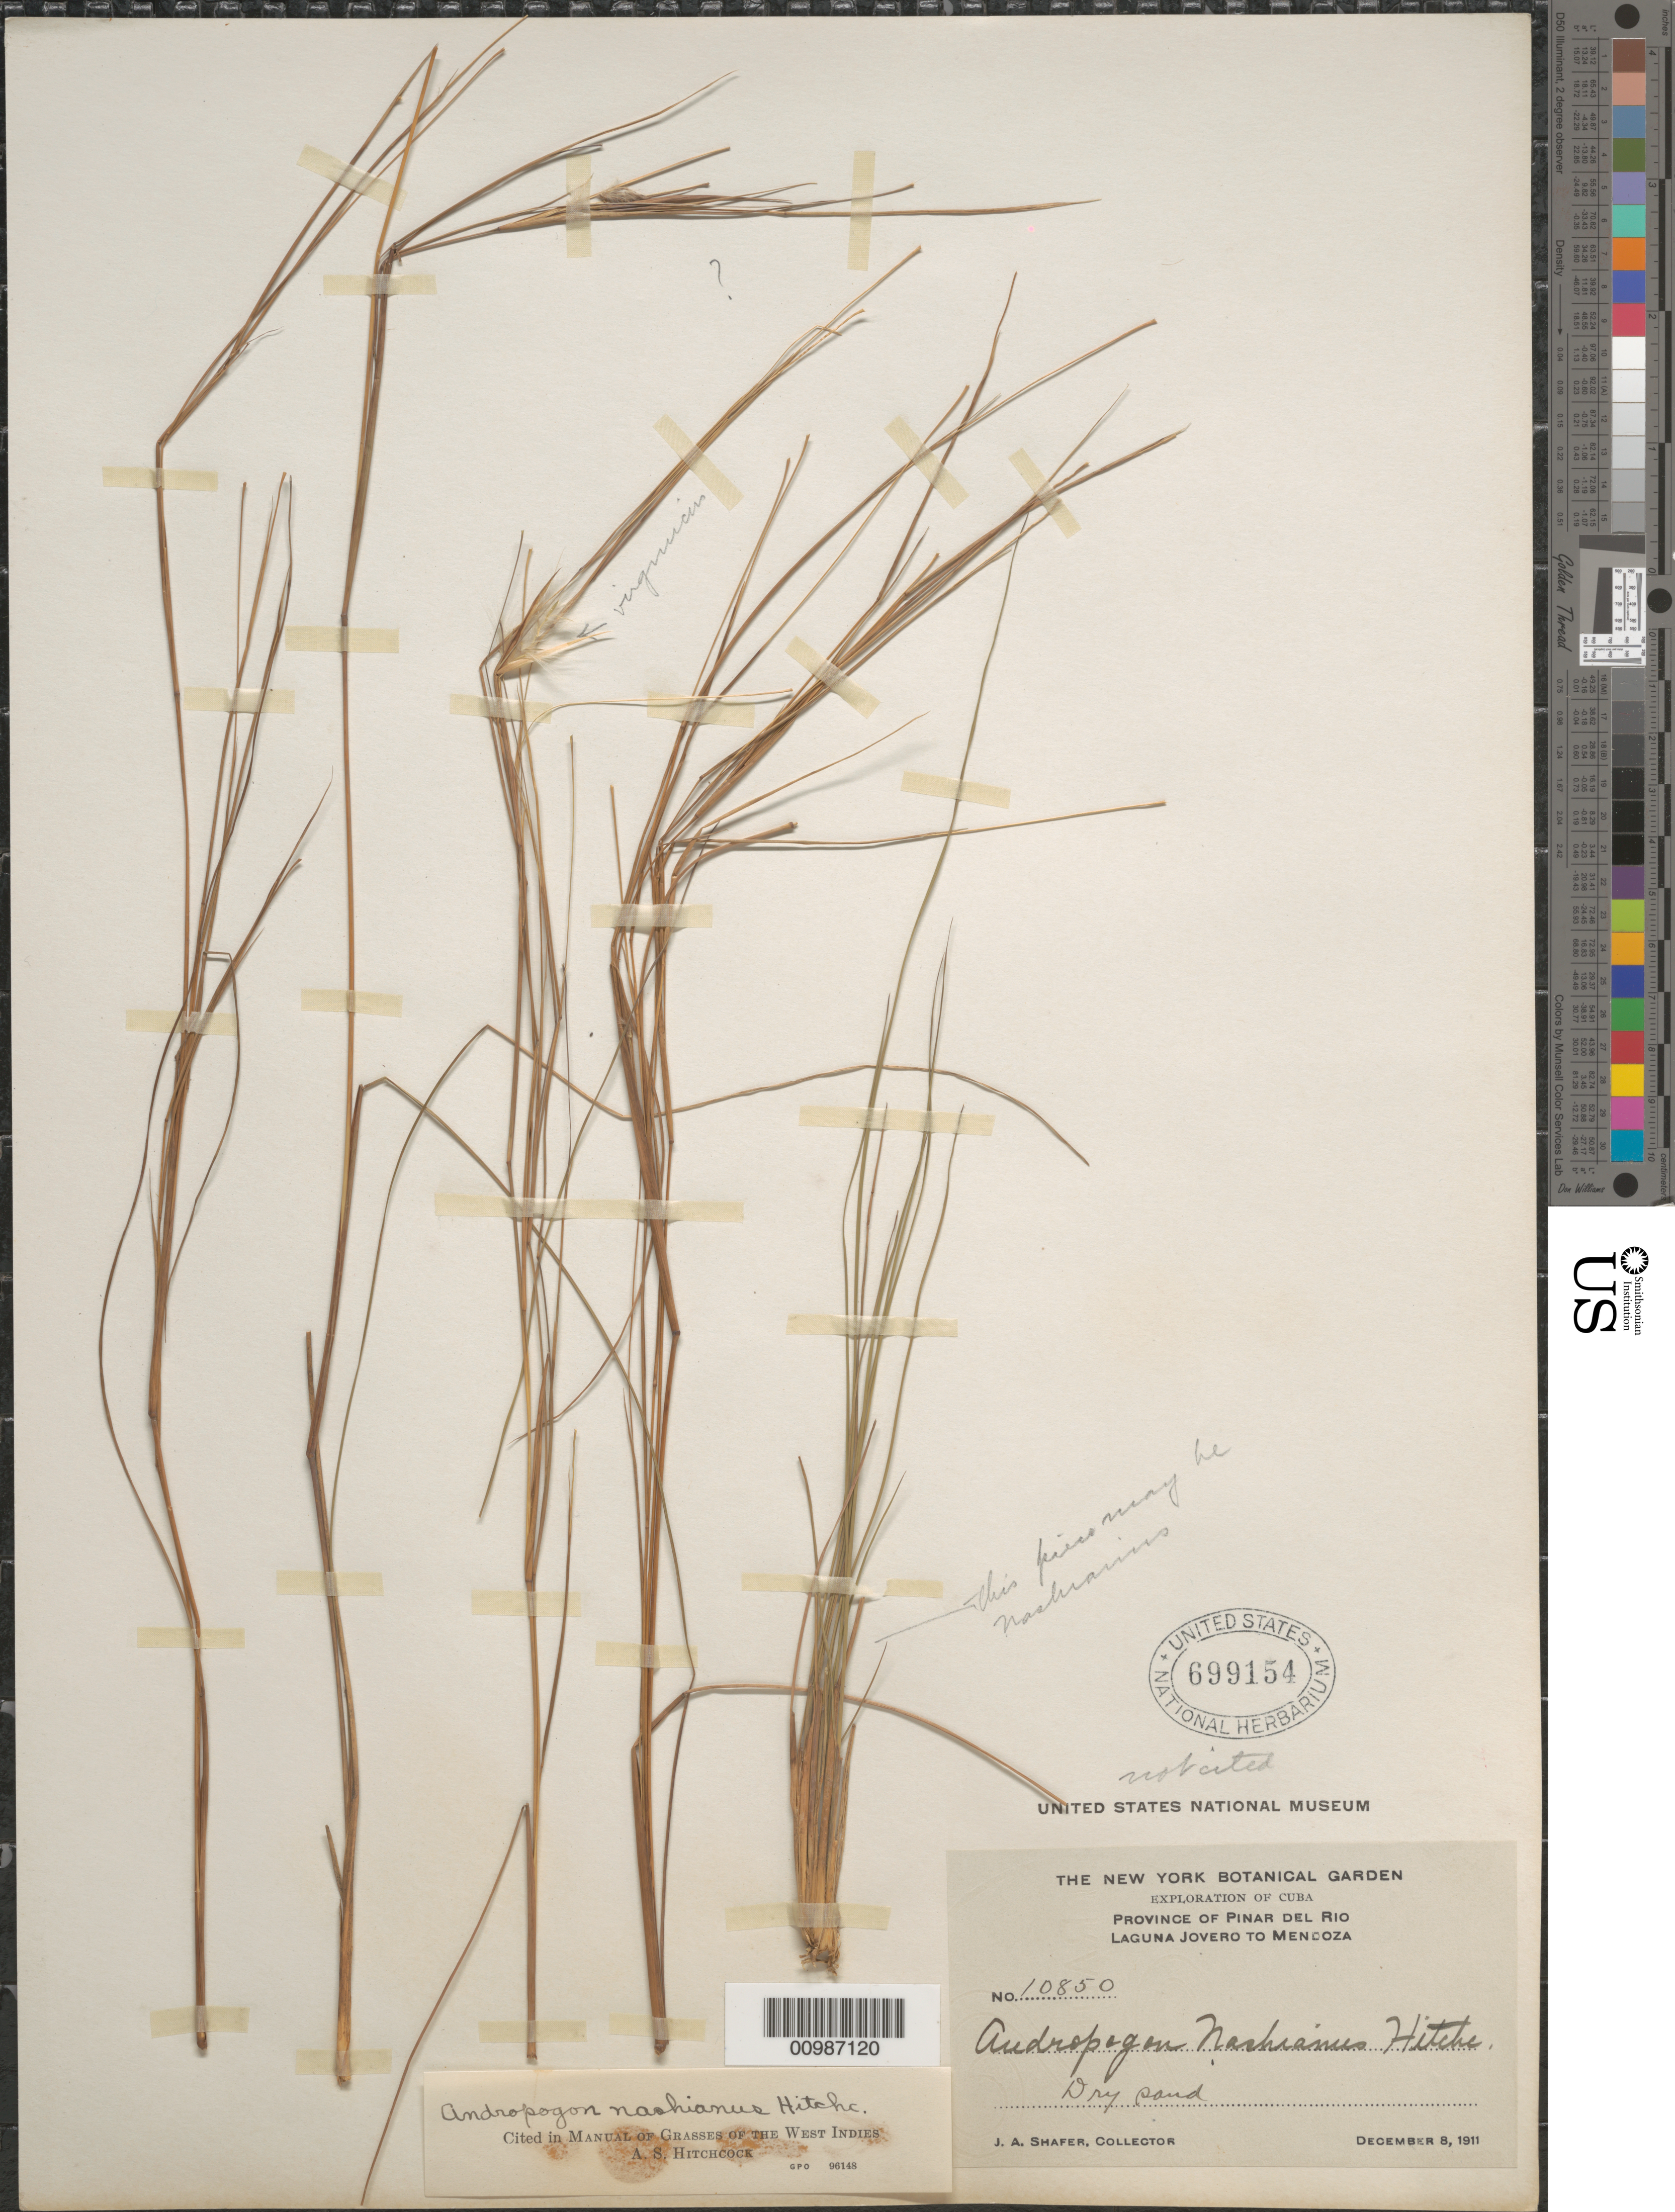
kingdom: Plantae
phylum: Tracheophyta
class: Liliopsida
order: Poales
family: Poaceae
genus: Andropogon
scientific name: Andropogon macrothrix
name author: Trin.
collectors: J. A. Shafer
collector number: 10850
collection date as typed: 08 Dec 1911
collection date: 1911-12-08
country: Cuba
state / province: Pinar del Rio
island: Cuba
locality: Laguna Jovero to Mendoza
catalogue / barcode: US 699154